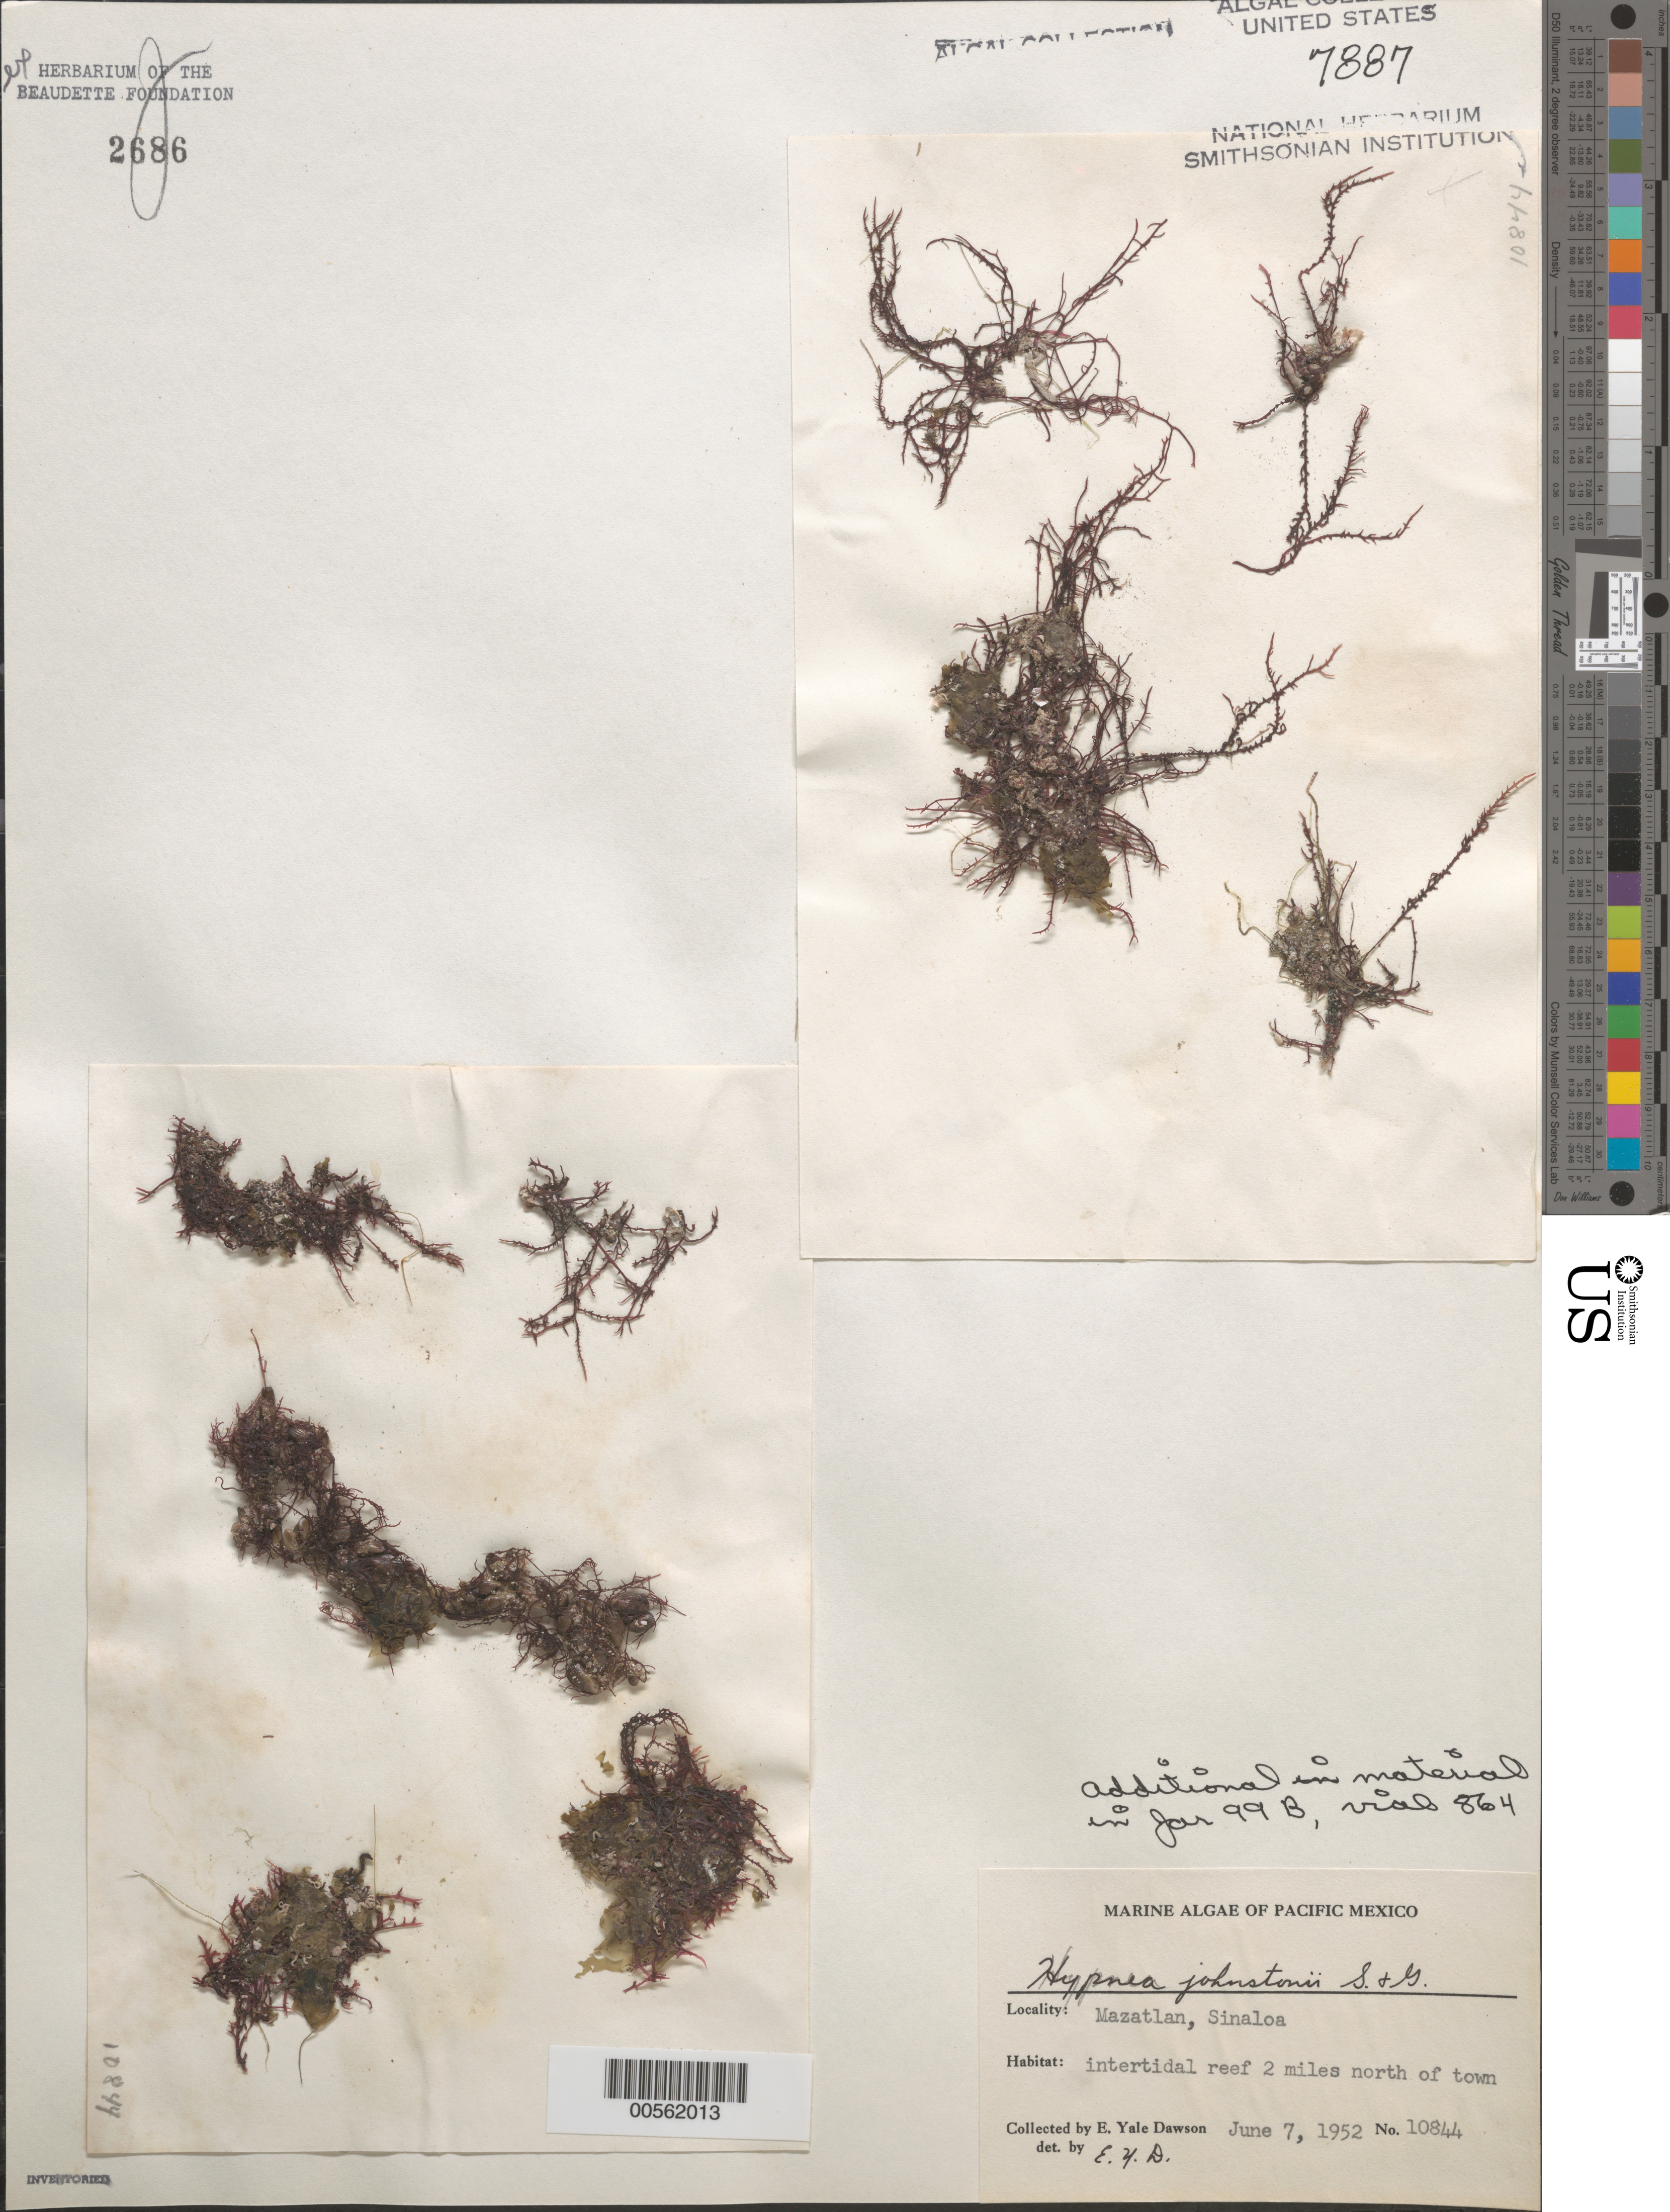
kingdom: Plantae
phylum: Rhodophyta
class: Florideophyceae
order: Gigartinales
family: Cystocloniaceae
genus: Hypnea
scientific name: Hypnea johnstonii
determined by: Dawson, E. Y.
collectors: E. Y. Dawson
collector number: EYD 10844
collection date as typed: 07 Jun 1952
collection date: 1952-06-07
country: Mexico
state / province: Sinaloa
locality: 2 miles north of Mazatlan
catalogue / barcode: US 7887